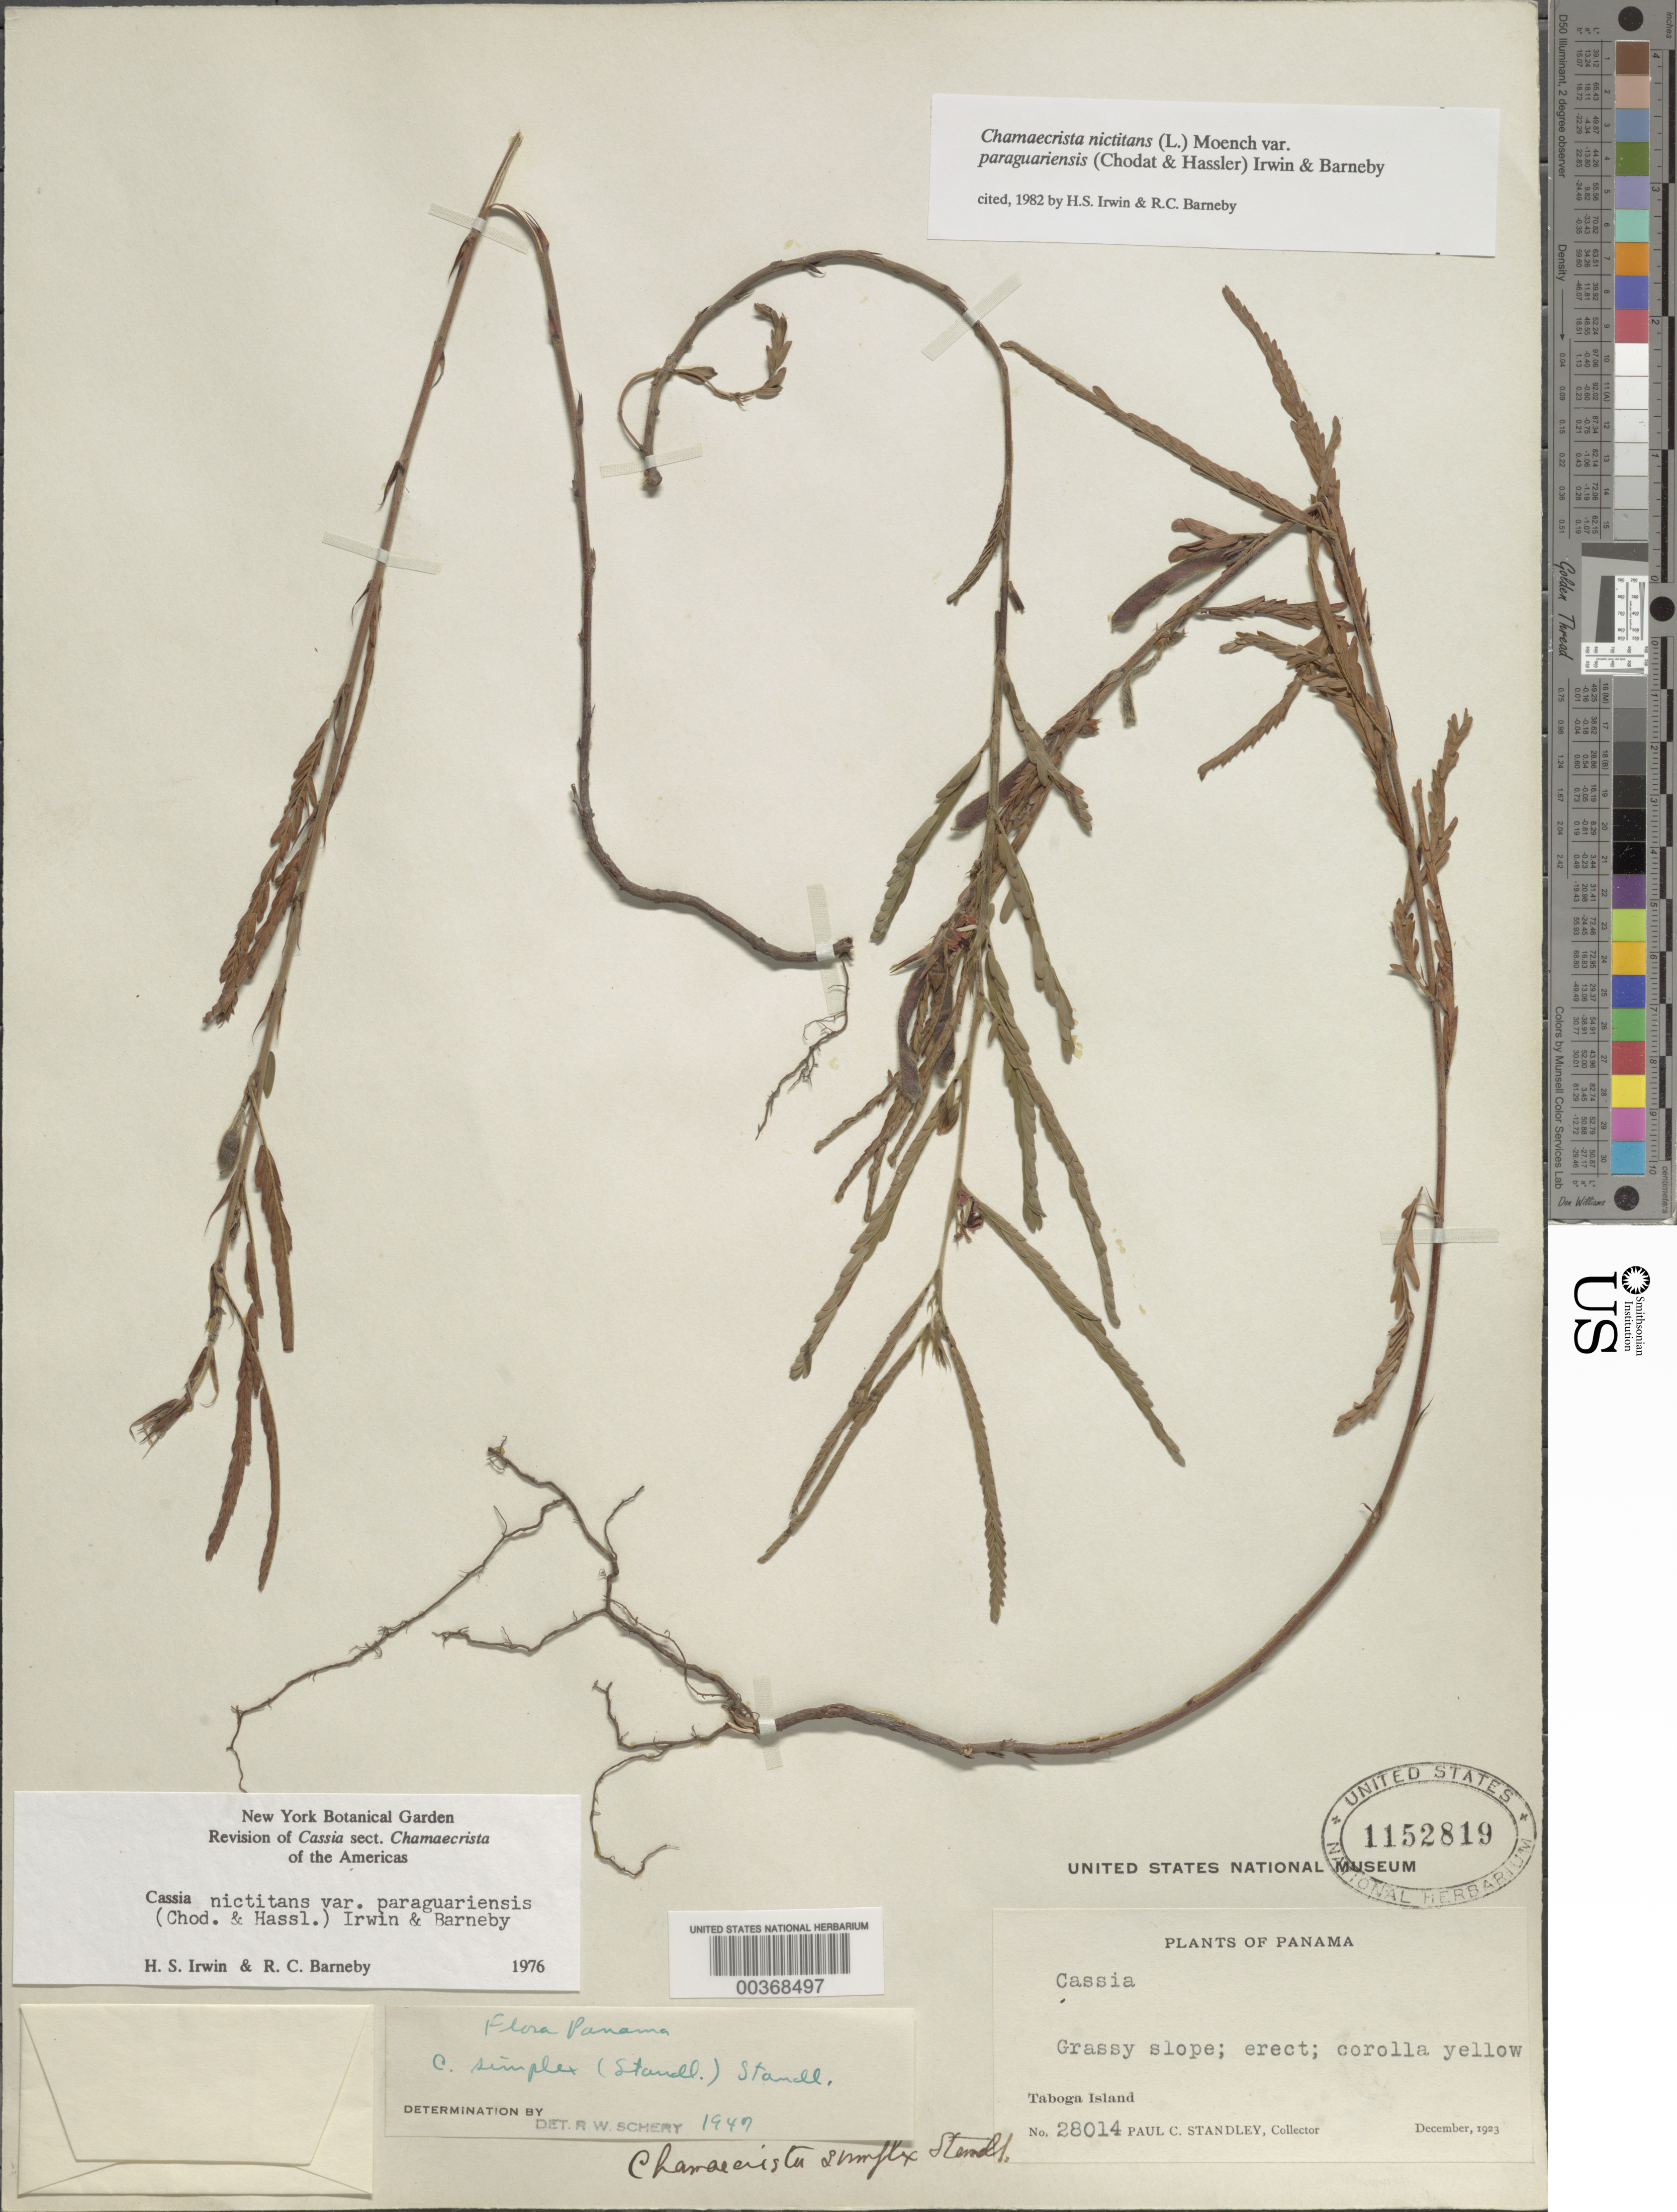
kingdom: Plantae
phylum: Tracheophyta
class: Magnoliopsida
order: Fabales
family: Fabaceae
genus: Chamaecrista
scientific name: Chamaecrista nictitans var. paraguariensis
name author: (Chodat & Hassl.) H.S. Irwin & Barneby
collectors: P. C. Standley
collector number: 28014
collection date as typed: Dec 1923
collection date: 1923-12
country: Panama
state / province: Panamá (?)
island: Taboga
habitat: Grassy slope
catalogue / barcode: US 1152819